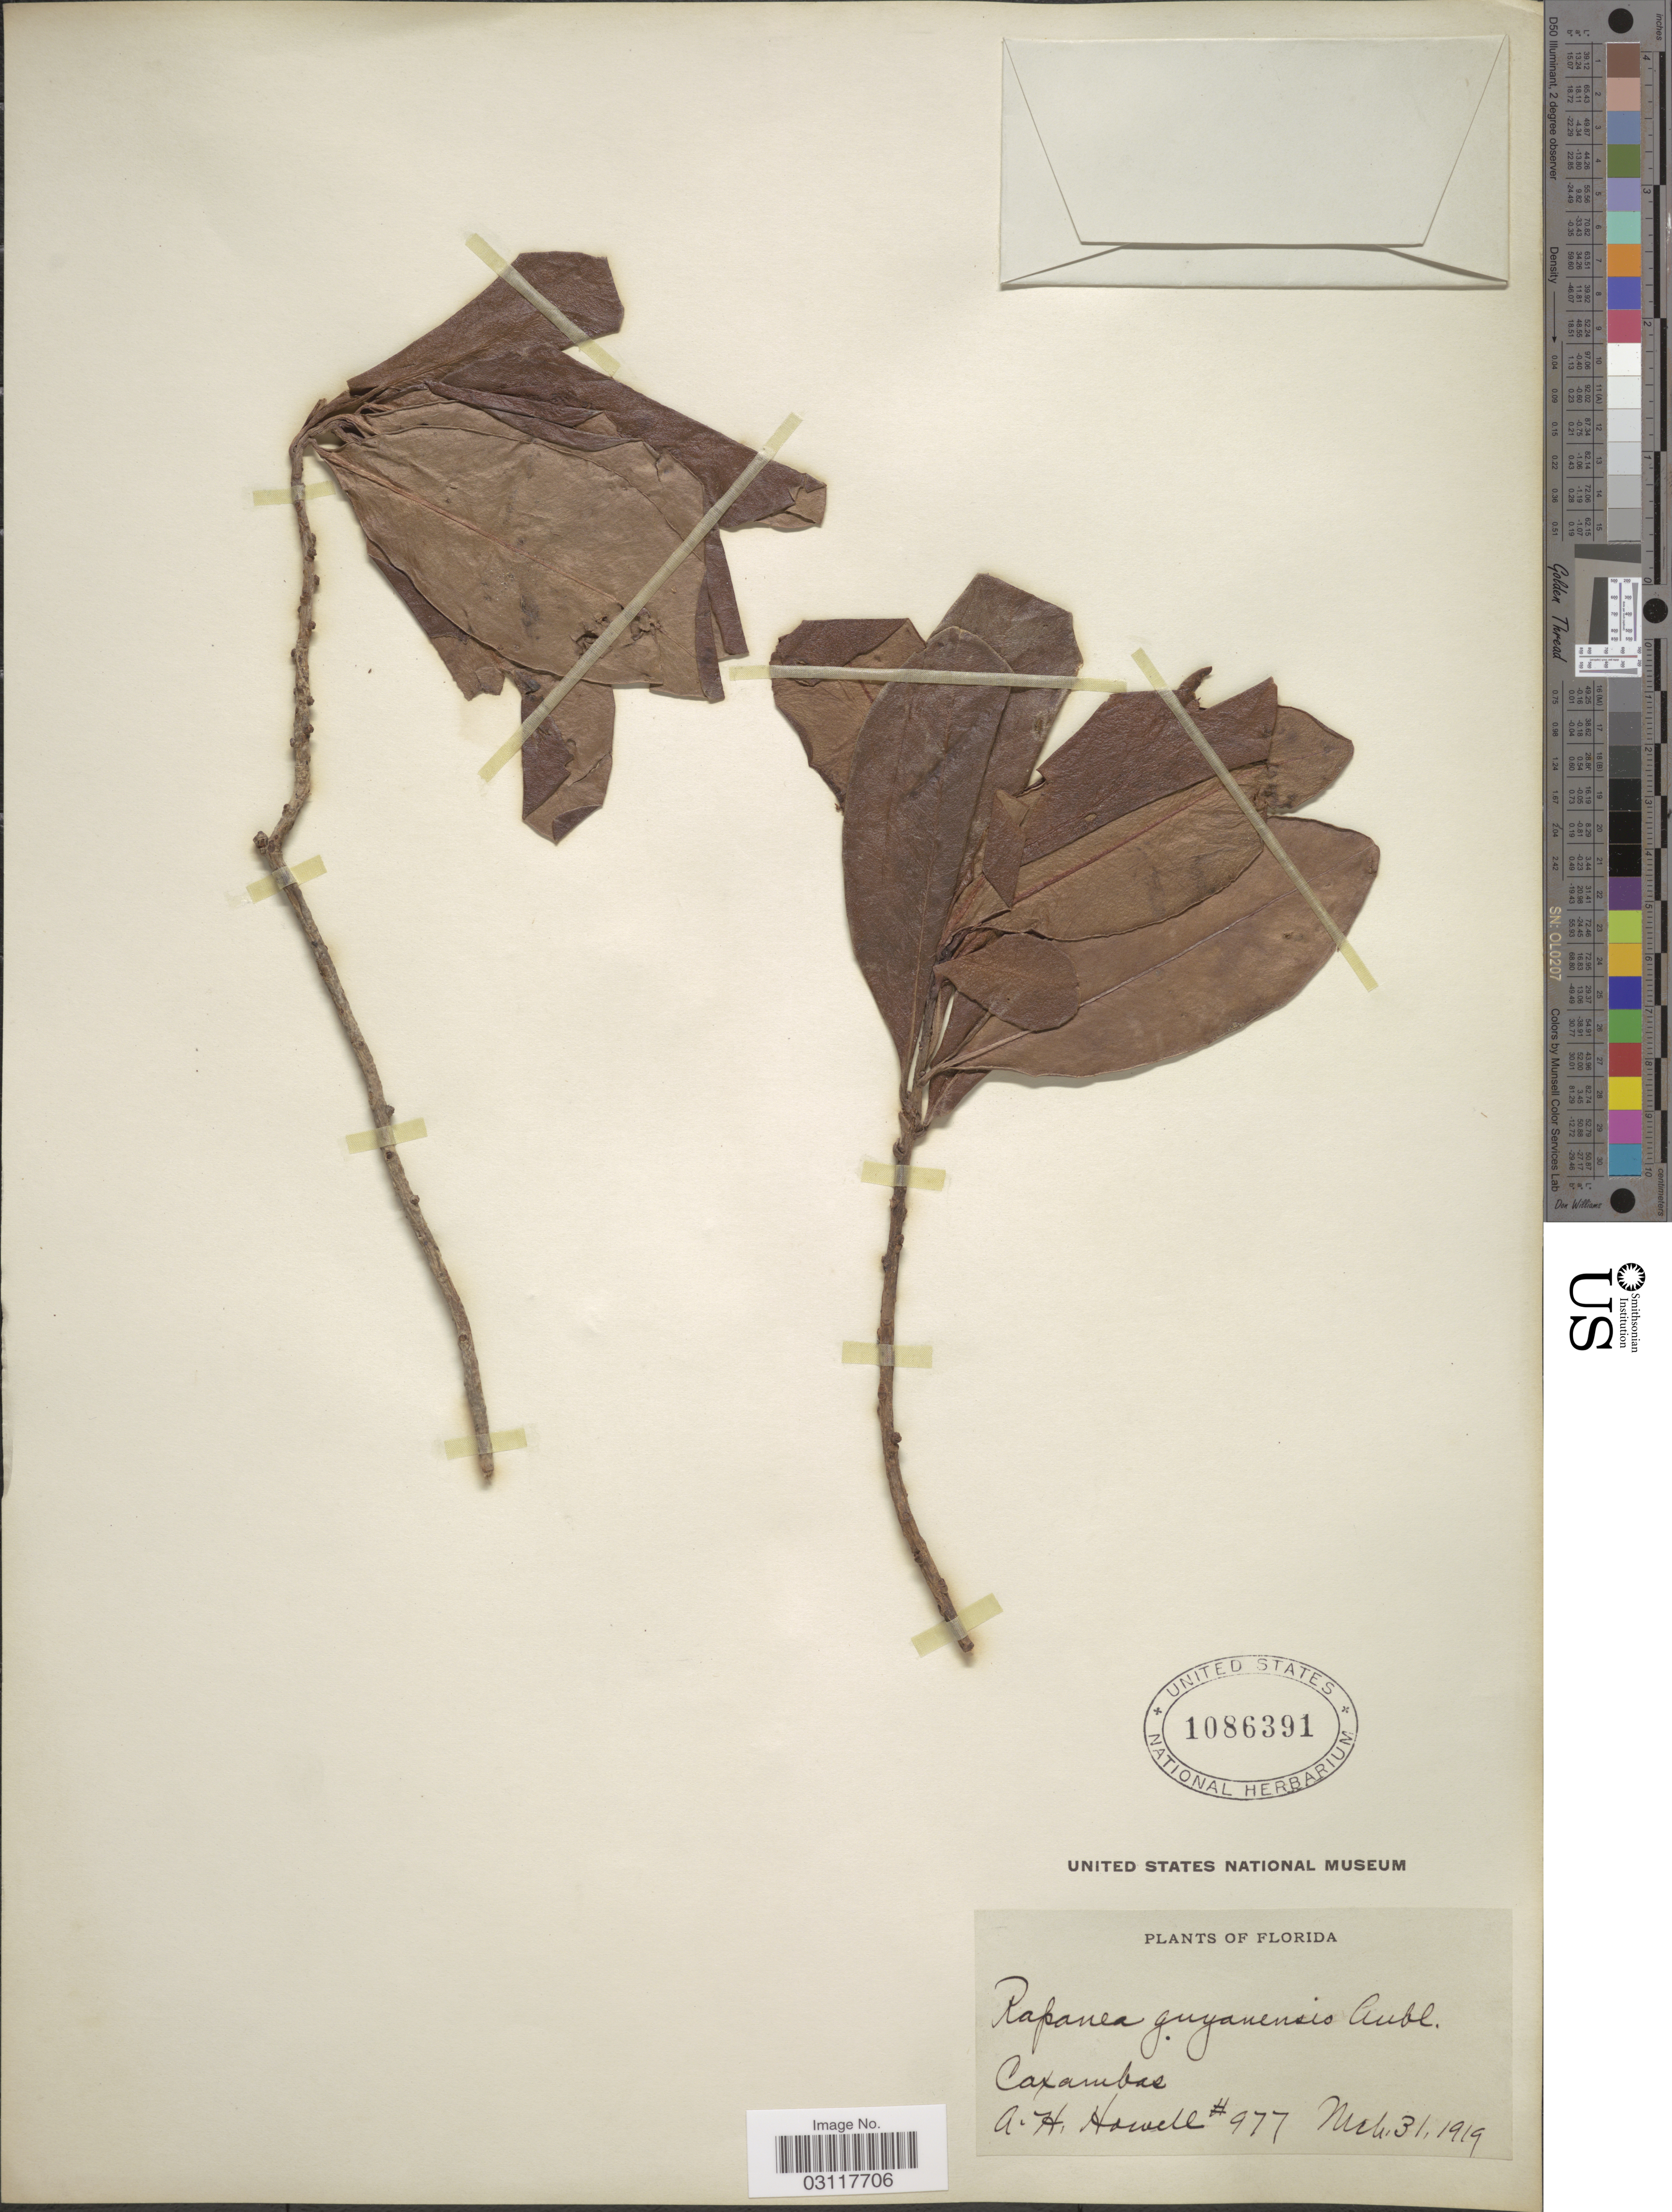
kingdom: Plantae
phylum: Tracheophyta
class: Magnoliopsida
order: Ericales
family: Primulaceae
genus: Rapanea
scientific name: Rapanea guianensis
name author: Aubl.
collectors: A. Howell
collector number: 977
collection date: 1919-03-31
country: United States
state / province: Florida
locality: Caxambas.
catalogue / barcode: US 1086391